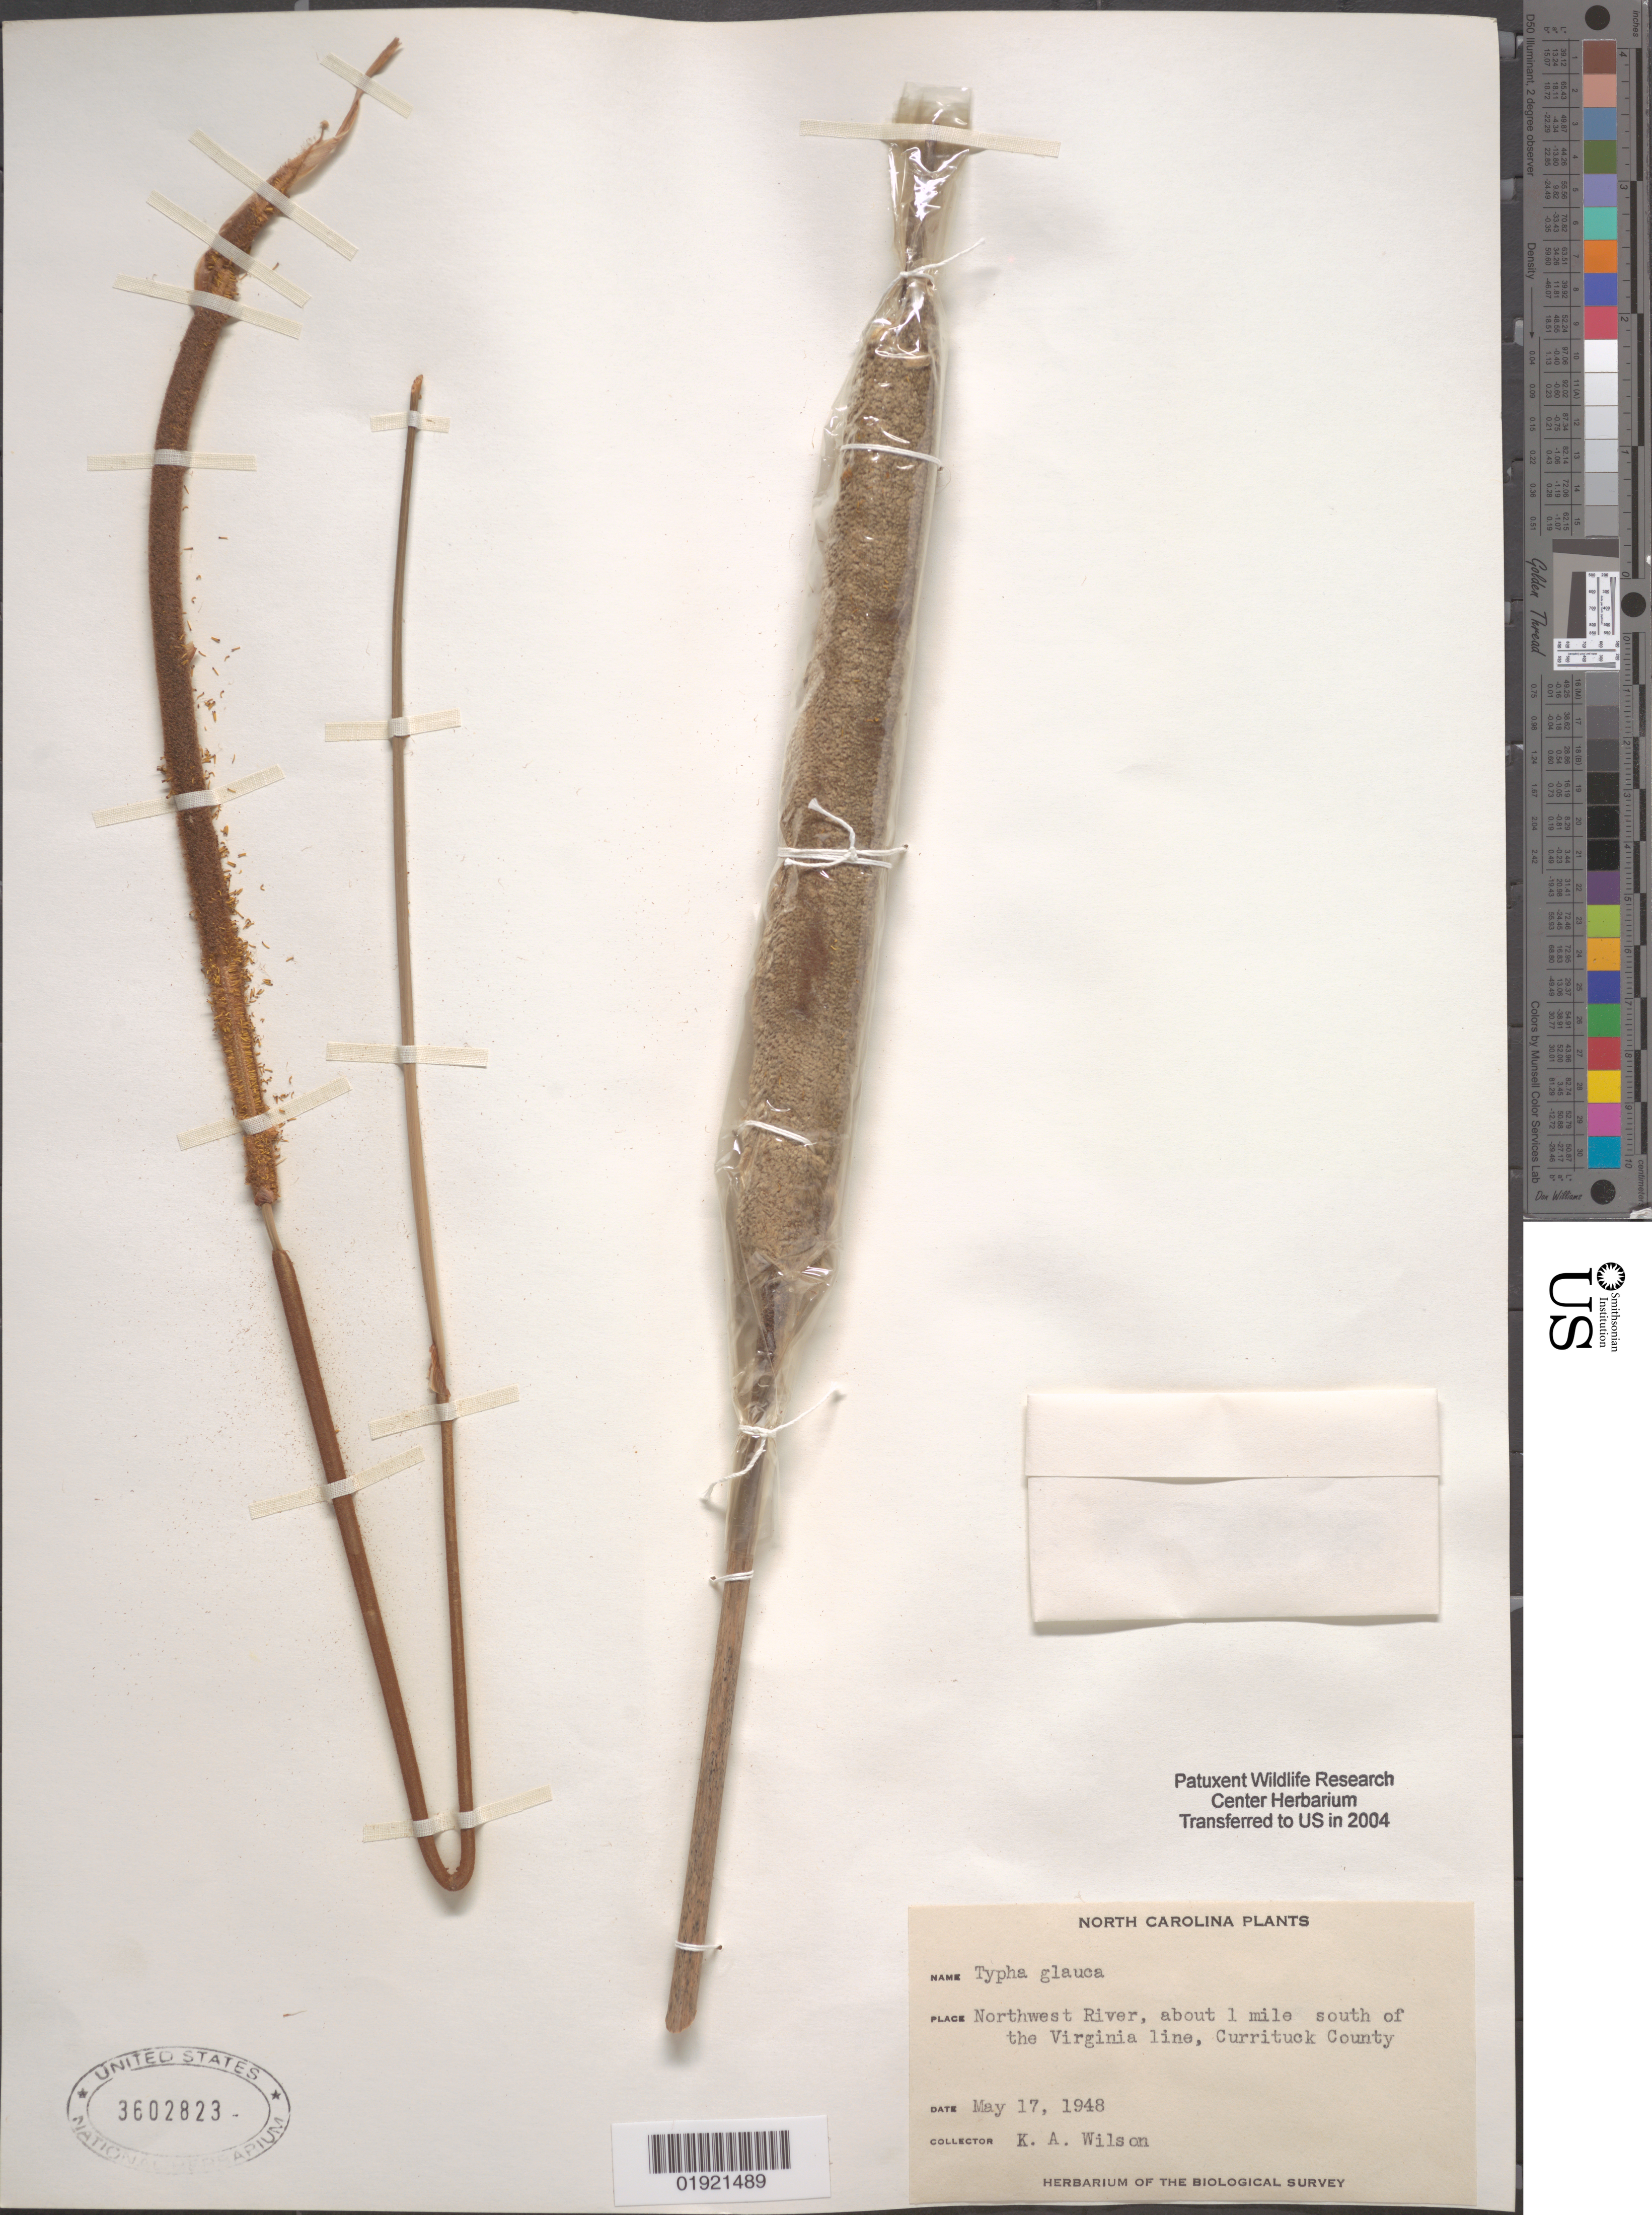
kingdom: Plantae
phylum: Tracheophyta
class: Liliopsida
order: Poales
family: Typhaceae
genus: Typha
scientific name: Typha glauca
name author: Godr.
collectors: K. A. Wilson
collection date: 1948-05-17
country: United States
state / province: North Carolina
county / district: Currituck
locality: Northwest River, about 1 mile south of the Virginia line.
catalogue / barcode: US 3602823